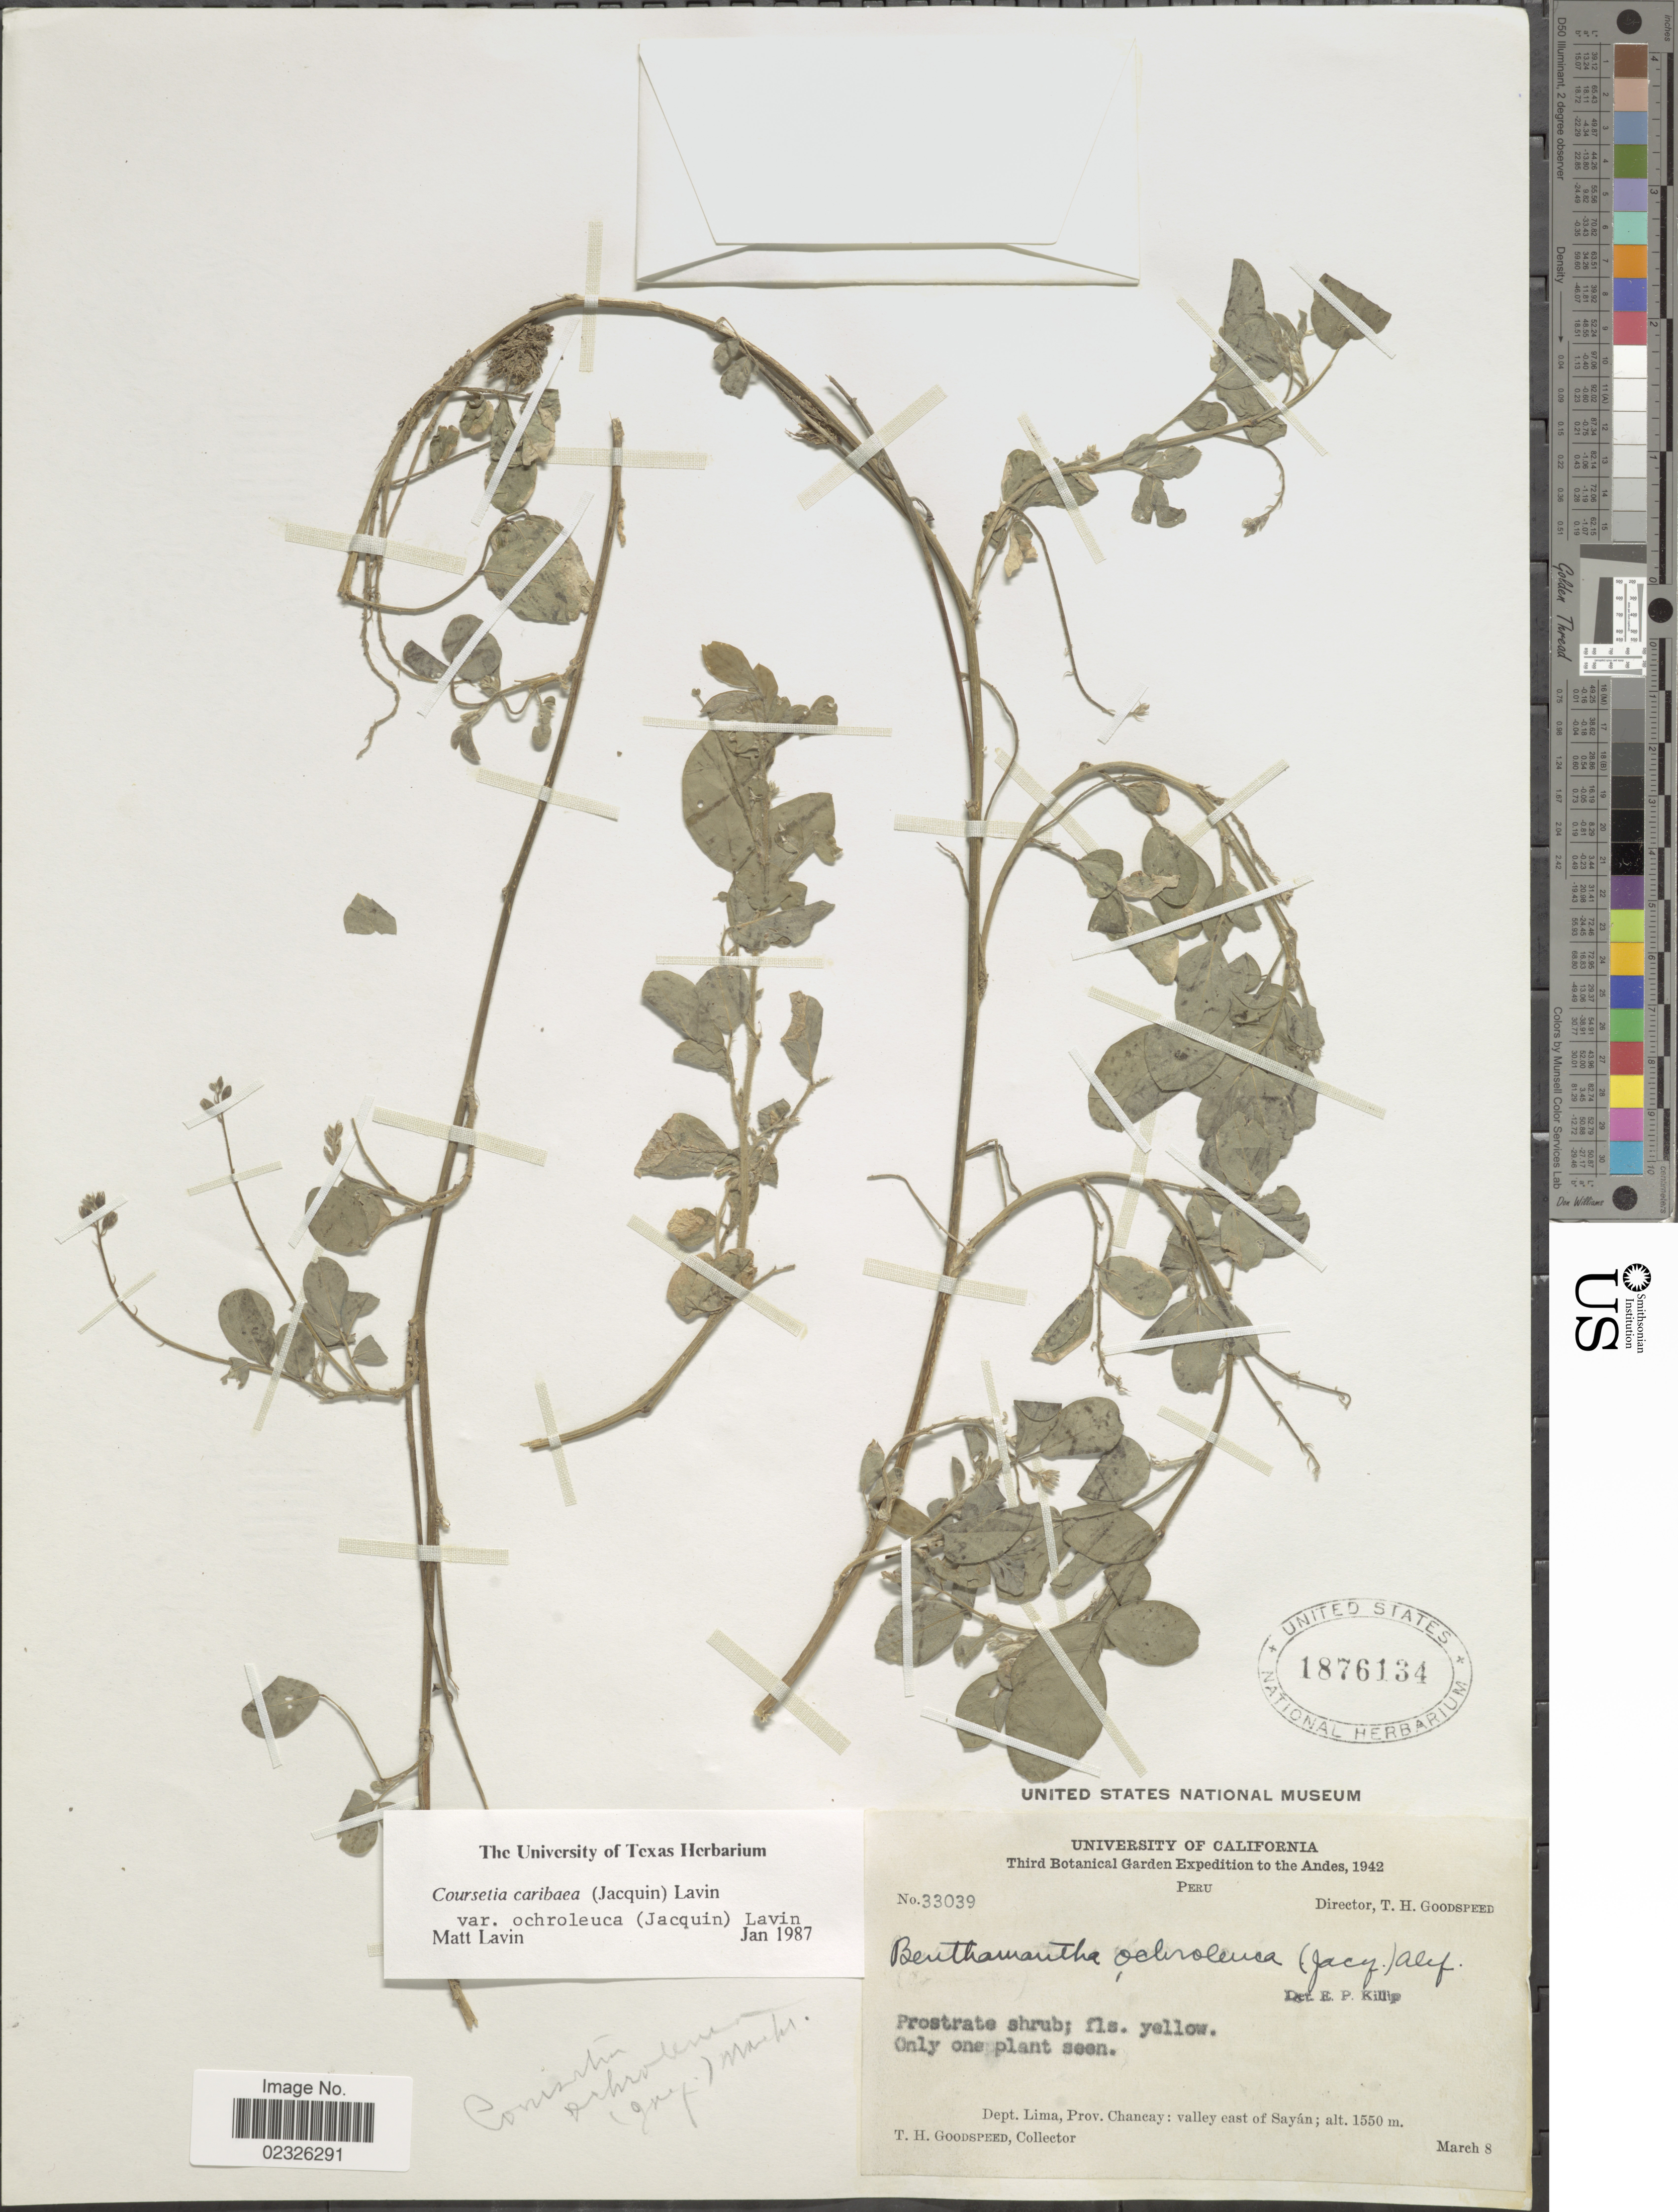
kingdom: Plantae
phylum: Tracheophyta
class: Magnoliopsida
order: Fabales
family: Fabaceae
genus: Coursetia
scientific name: Coursetia caribaea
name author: (Jacq.) Lavin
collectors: T. Goodspeed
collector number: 33039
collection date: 1942-03-08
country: Peru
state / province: Lima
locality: The Andes. Prov. Chaneay: valley east of Sayan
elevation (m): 1550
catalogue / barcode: US 1876134